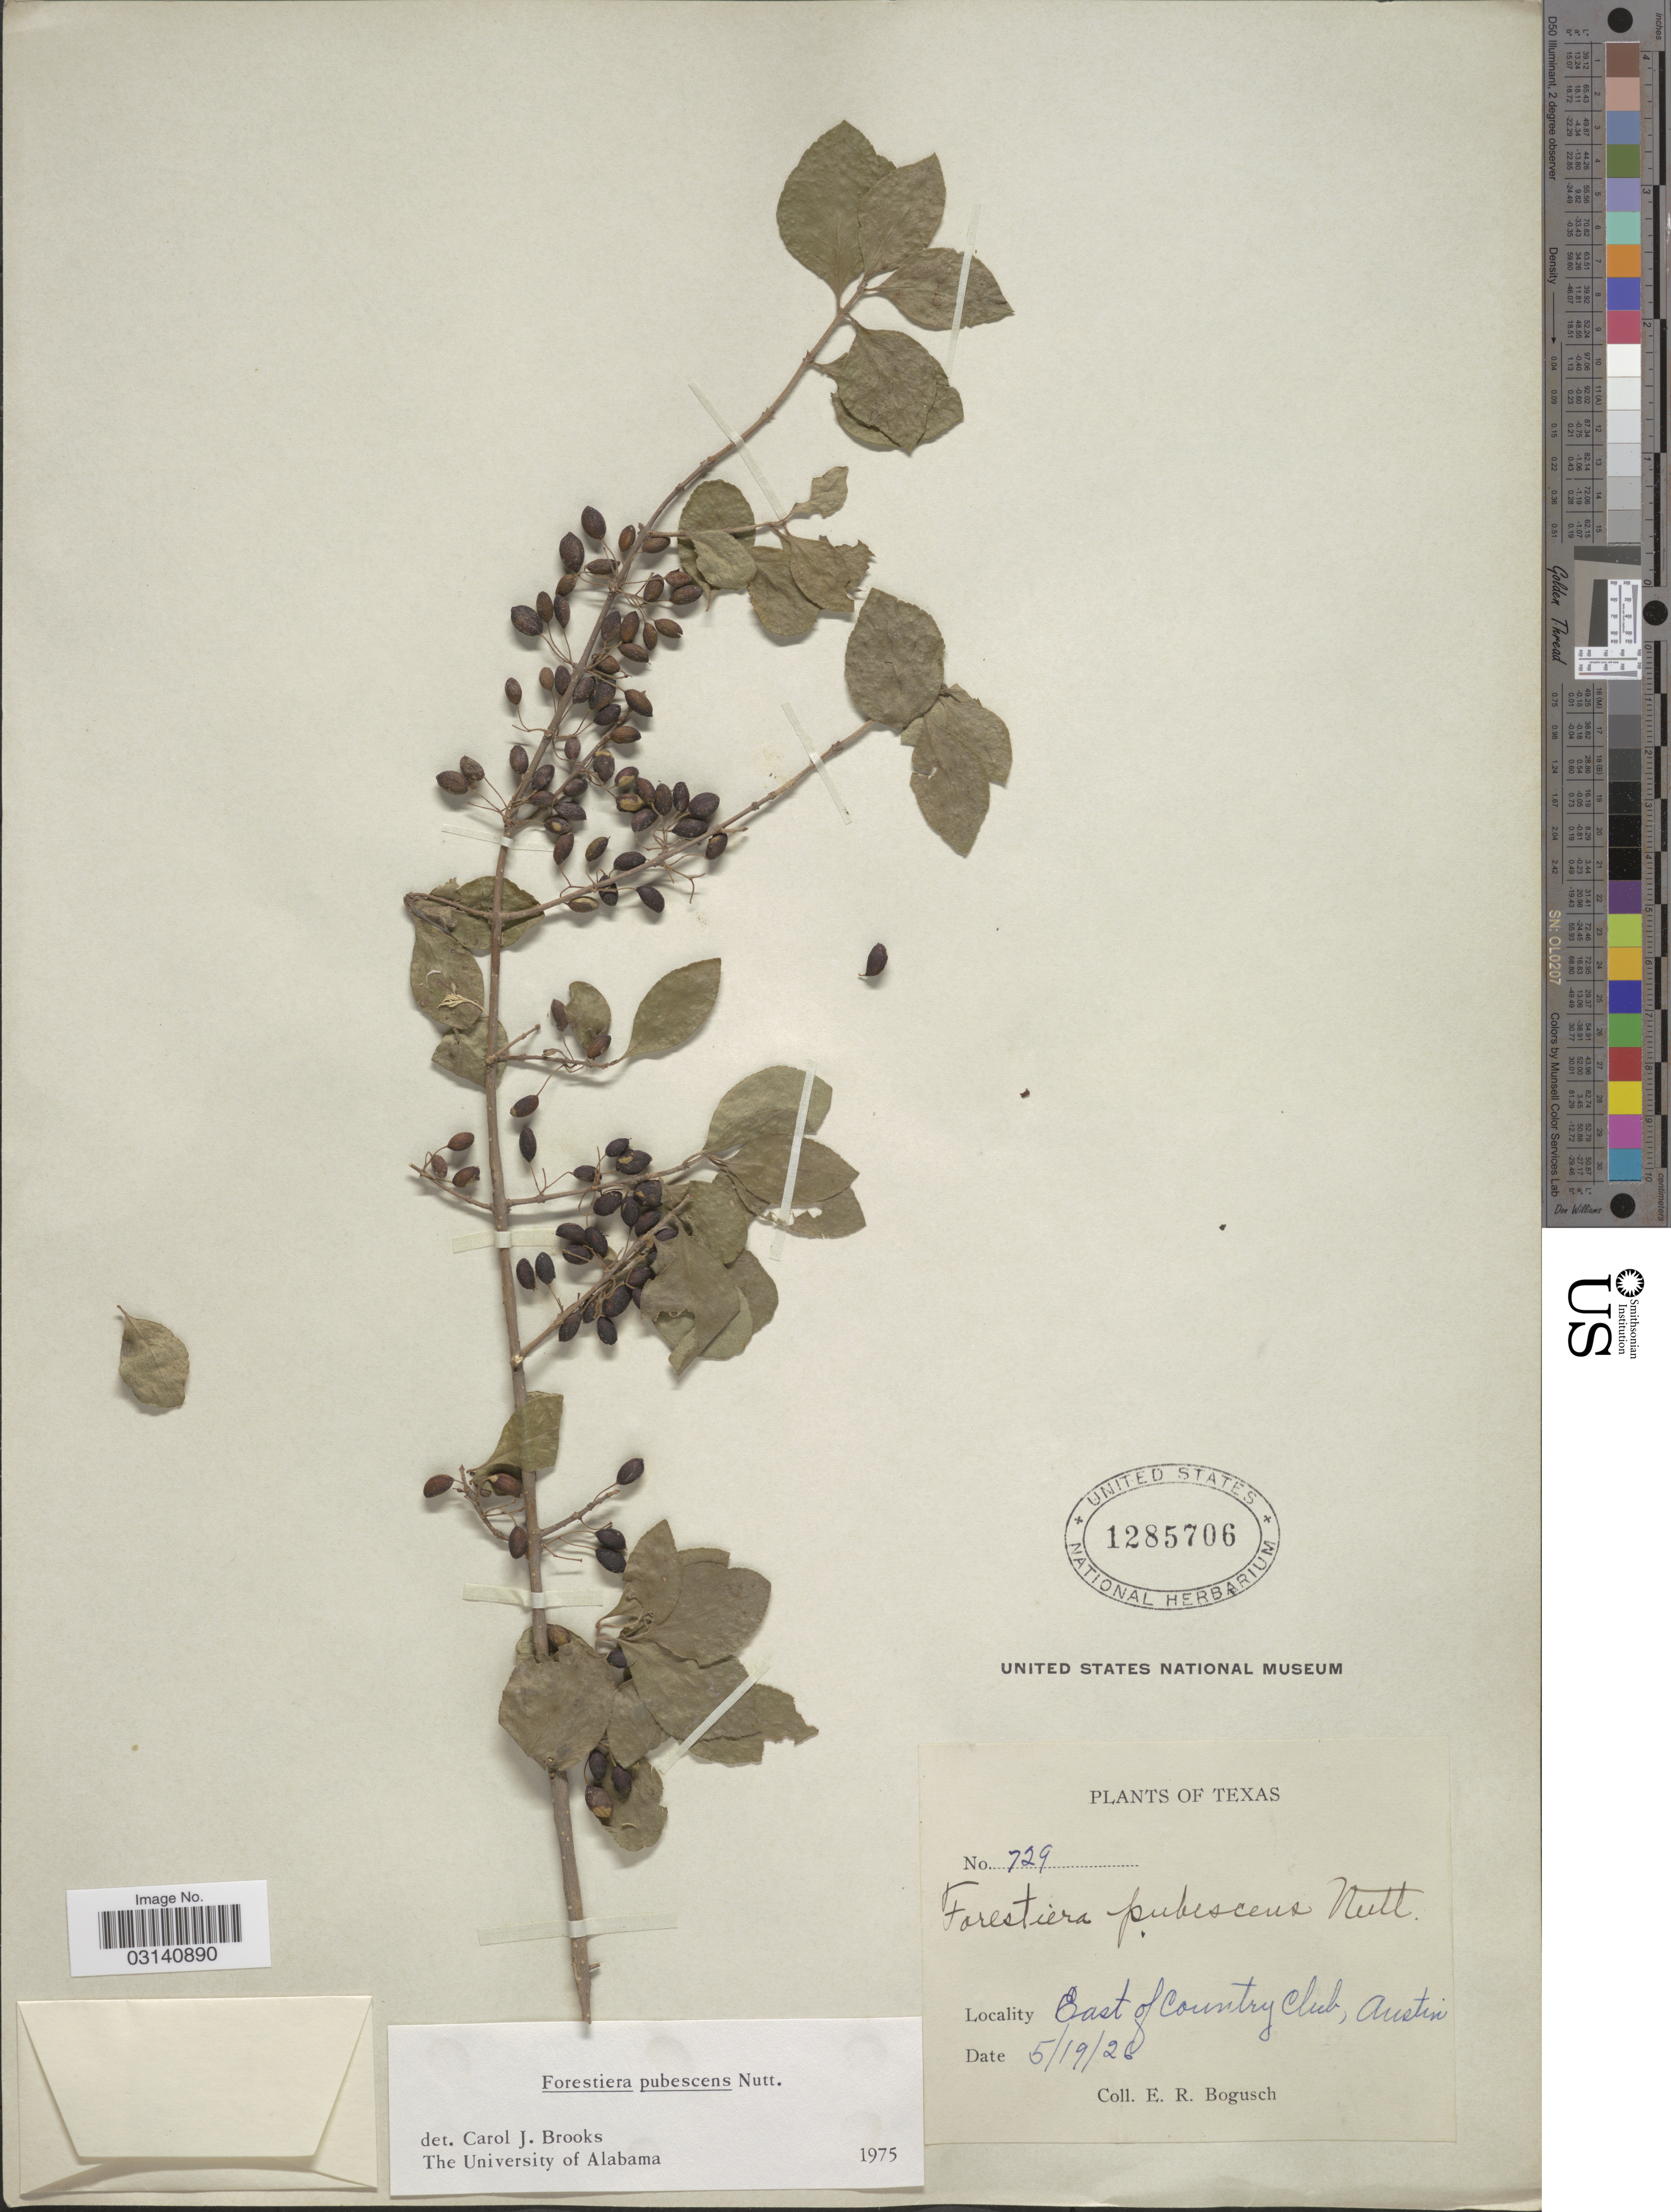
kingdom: Plantae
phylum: Tracheophyta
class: Magnoliopsida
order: Lamiales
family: Oleaceae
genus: Forestiera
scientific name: Forestiera pubescens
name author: Nutt.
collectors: E. Bogusch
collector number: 729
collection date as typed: Transcribed d/m/y: 19/5/26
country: United States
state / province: Texas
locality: East of Country Club, Austin.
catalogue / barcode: US 1285706